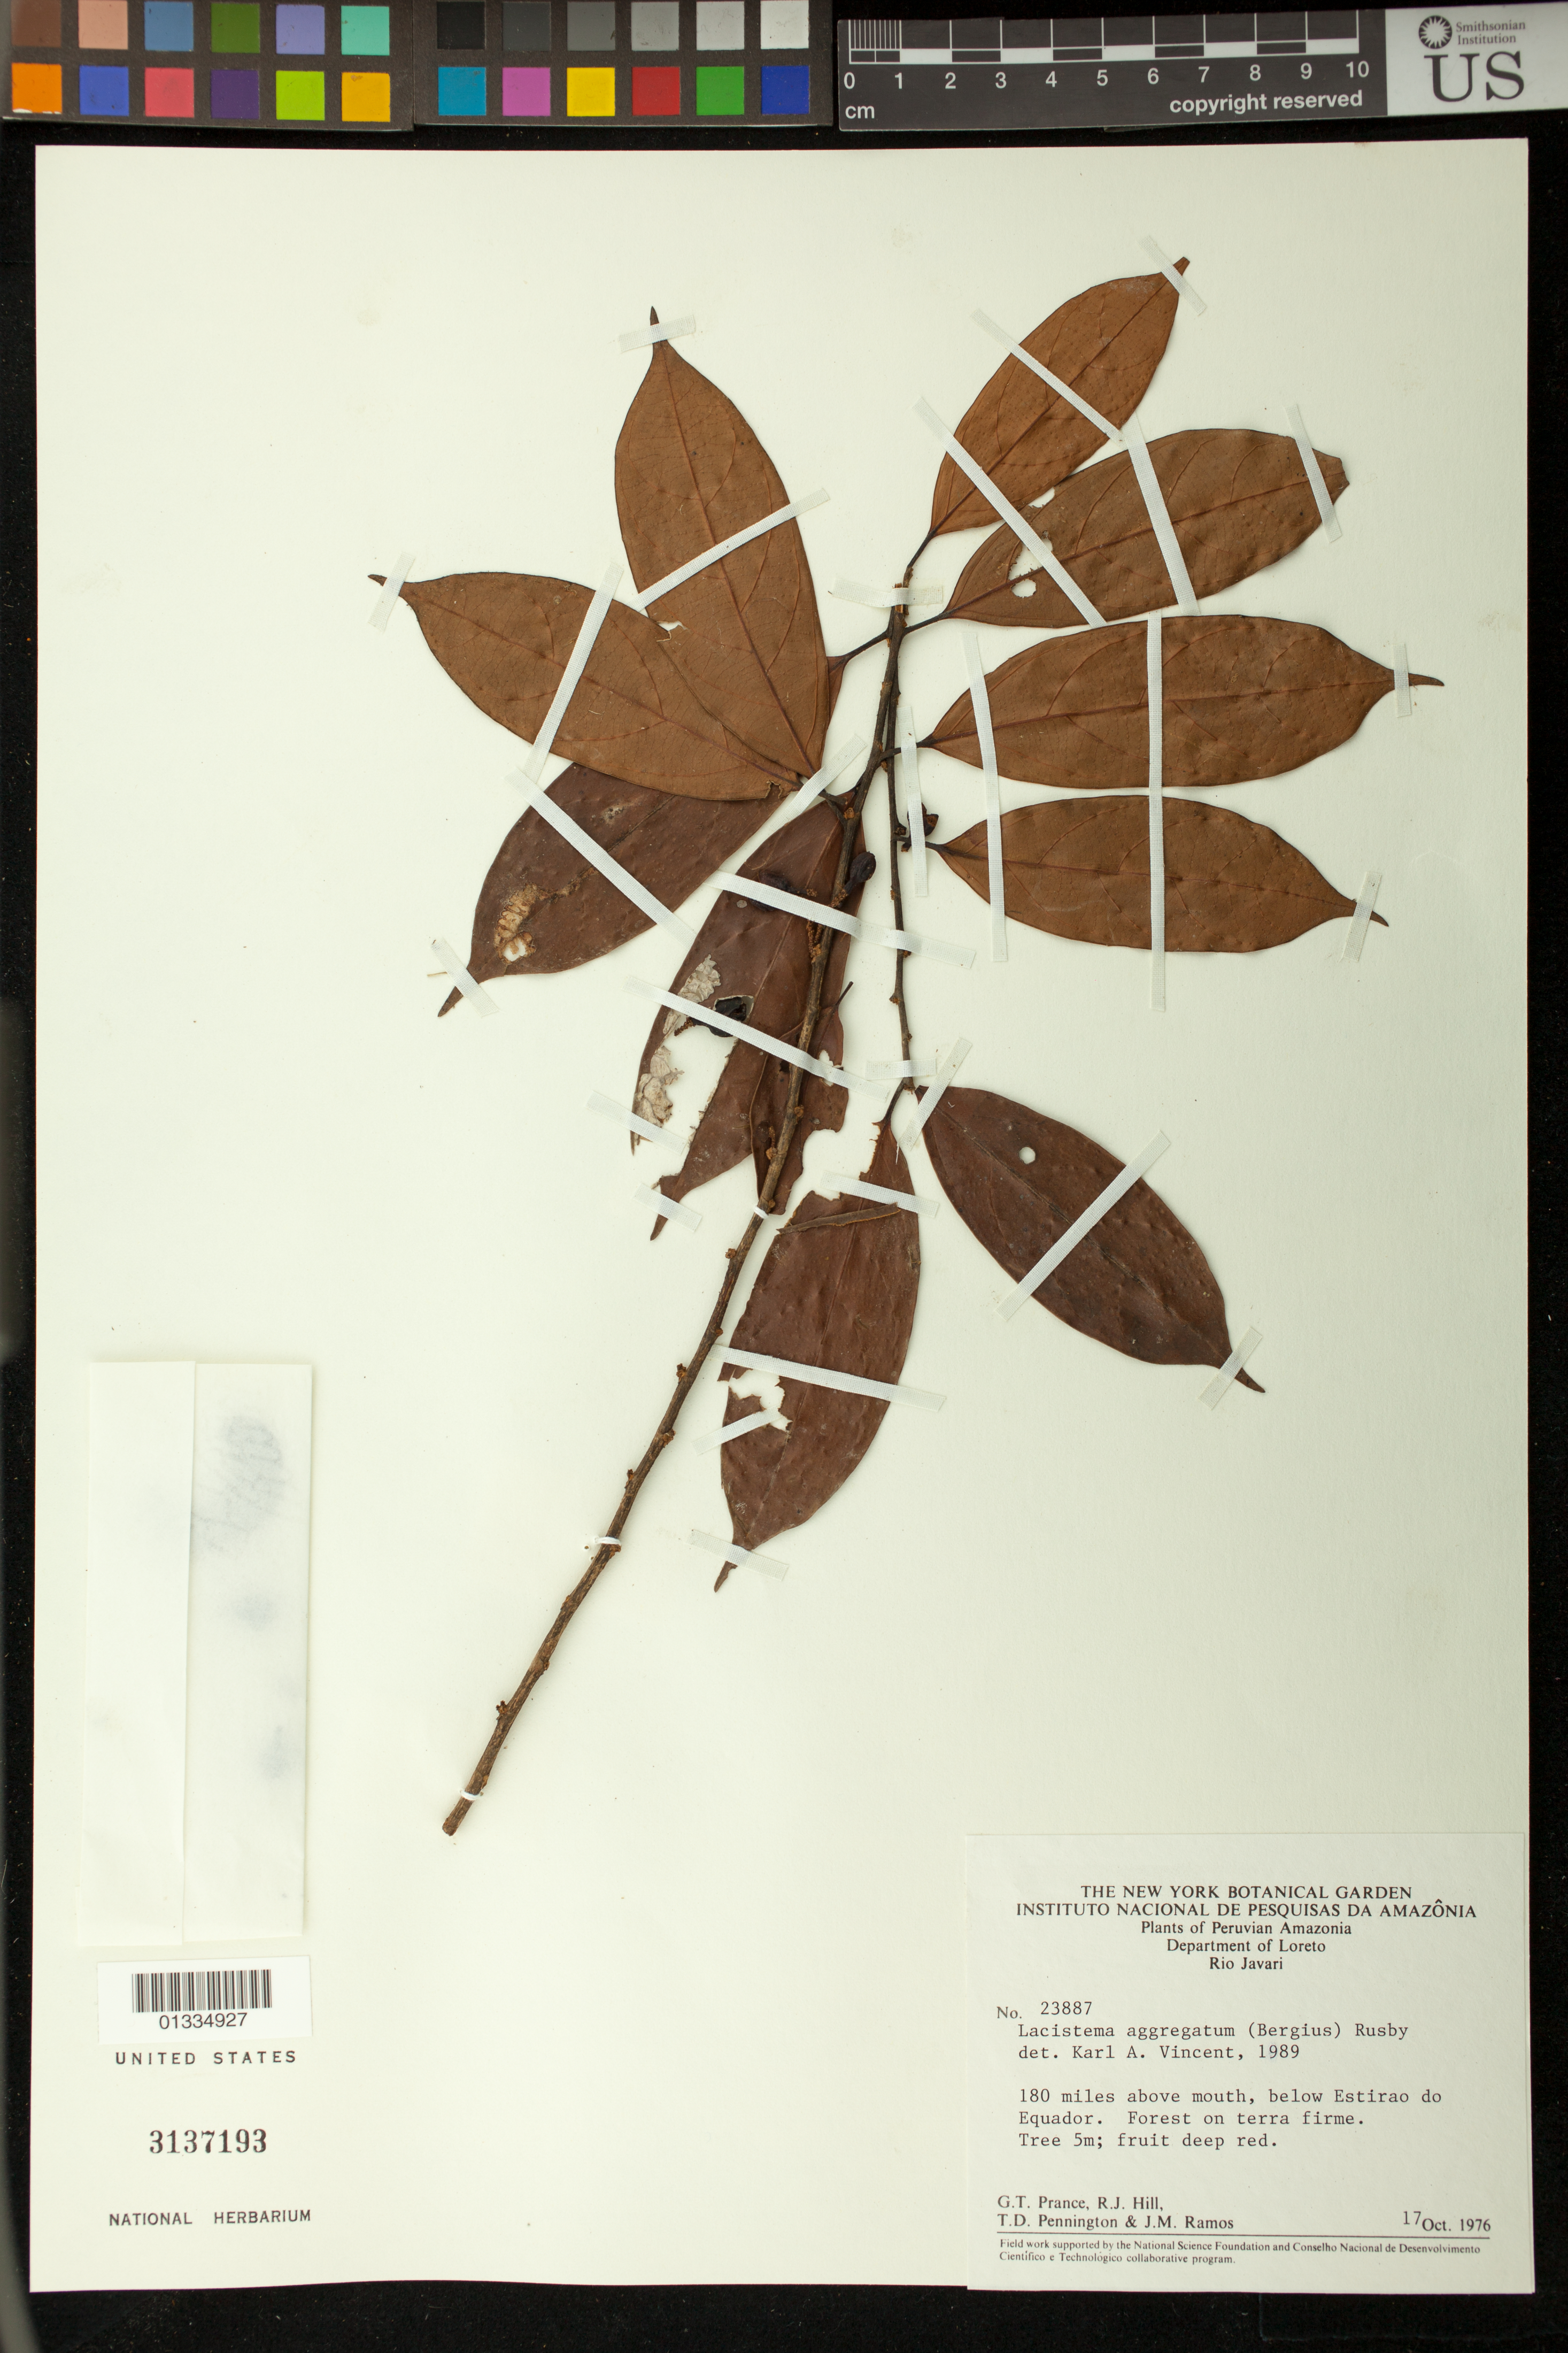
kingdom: Plantae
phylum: Tracheophyta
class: Magnoliopsida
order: Malpighiales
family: Lacistemataceae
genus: Lacistema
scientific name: Lacistema aggregatum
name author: (P.J. Bergius) Rusby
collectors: G. T. Prance, R. J. Hill, T. D. Pennington & J. F. Ramos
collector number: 23887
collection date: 1976-10-17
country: Peru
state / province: Loreto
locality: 180 miles above mouth, below Estirao do Equador (Department of Loreto)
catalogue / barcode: US 3137193